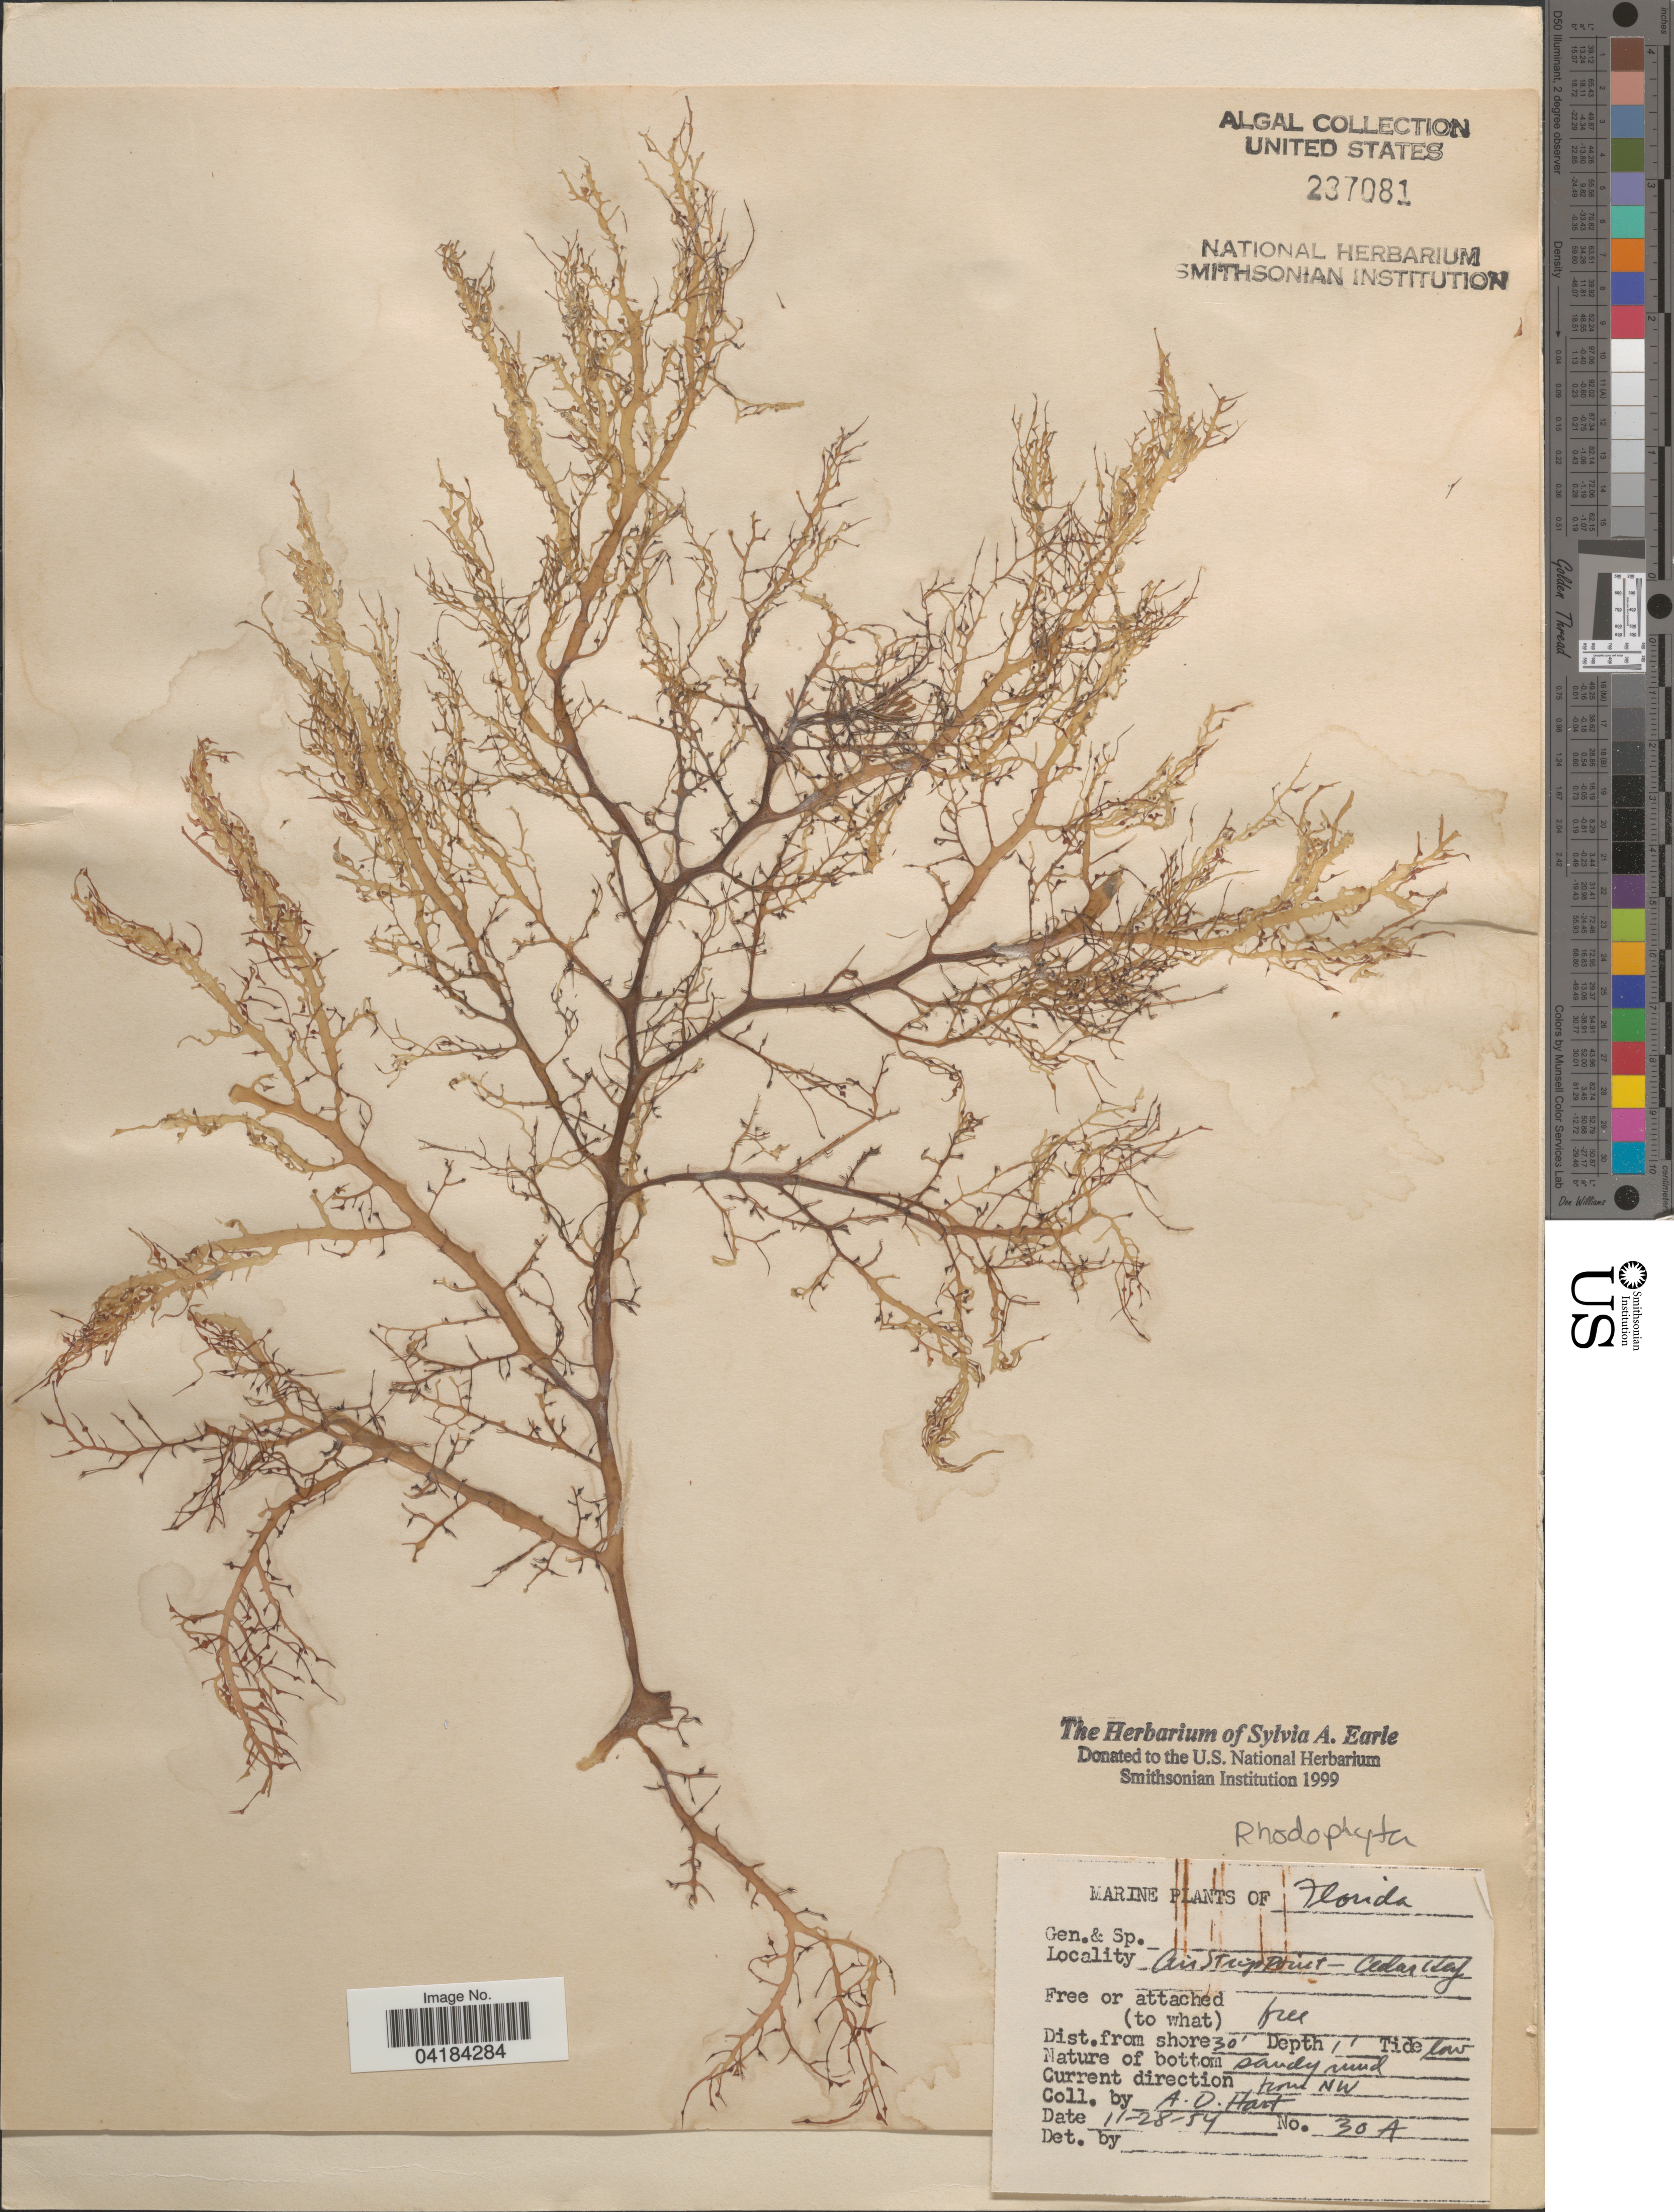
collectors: A. D. Hart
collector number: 30A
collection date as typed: Transcribed d/m/y: 28/11/54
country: United States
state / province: Florida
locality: Air Strip Point - Cedar Key.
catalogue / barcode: US 237081